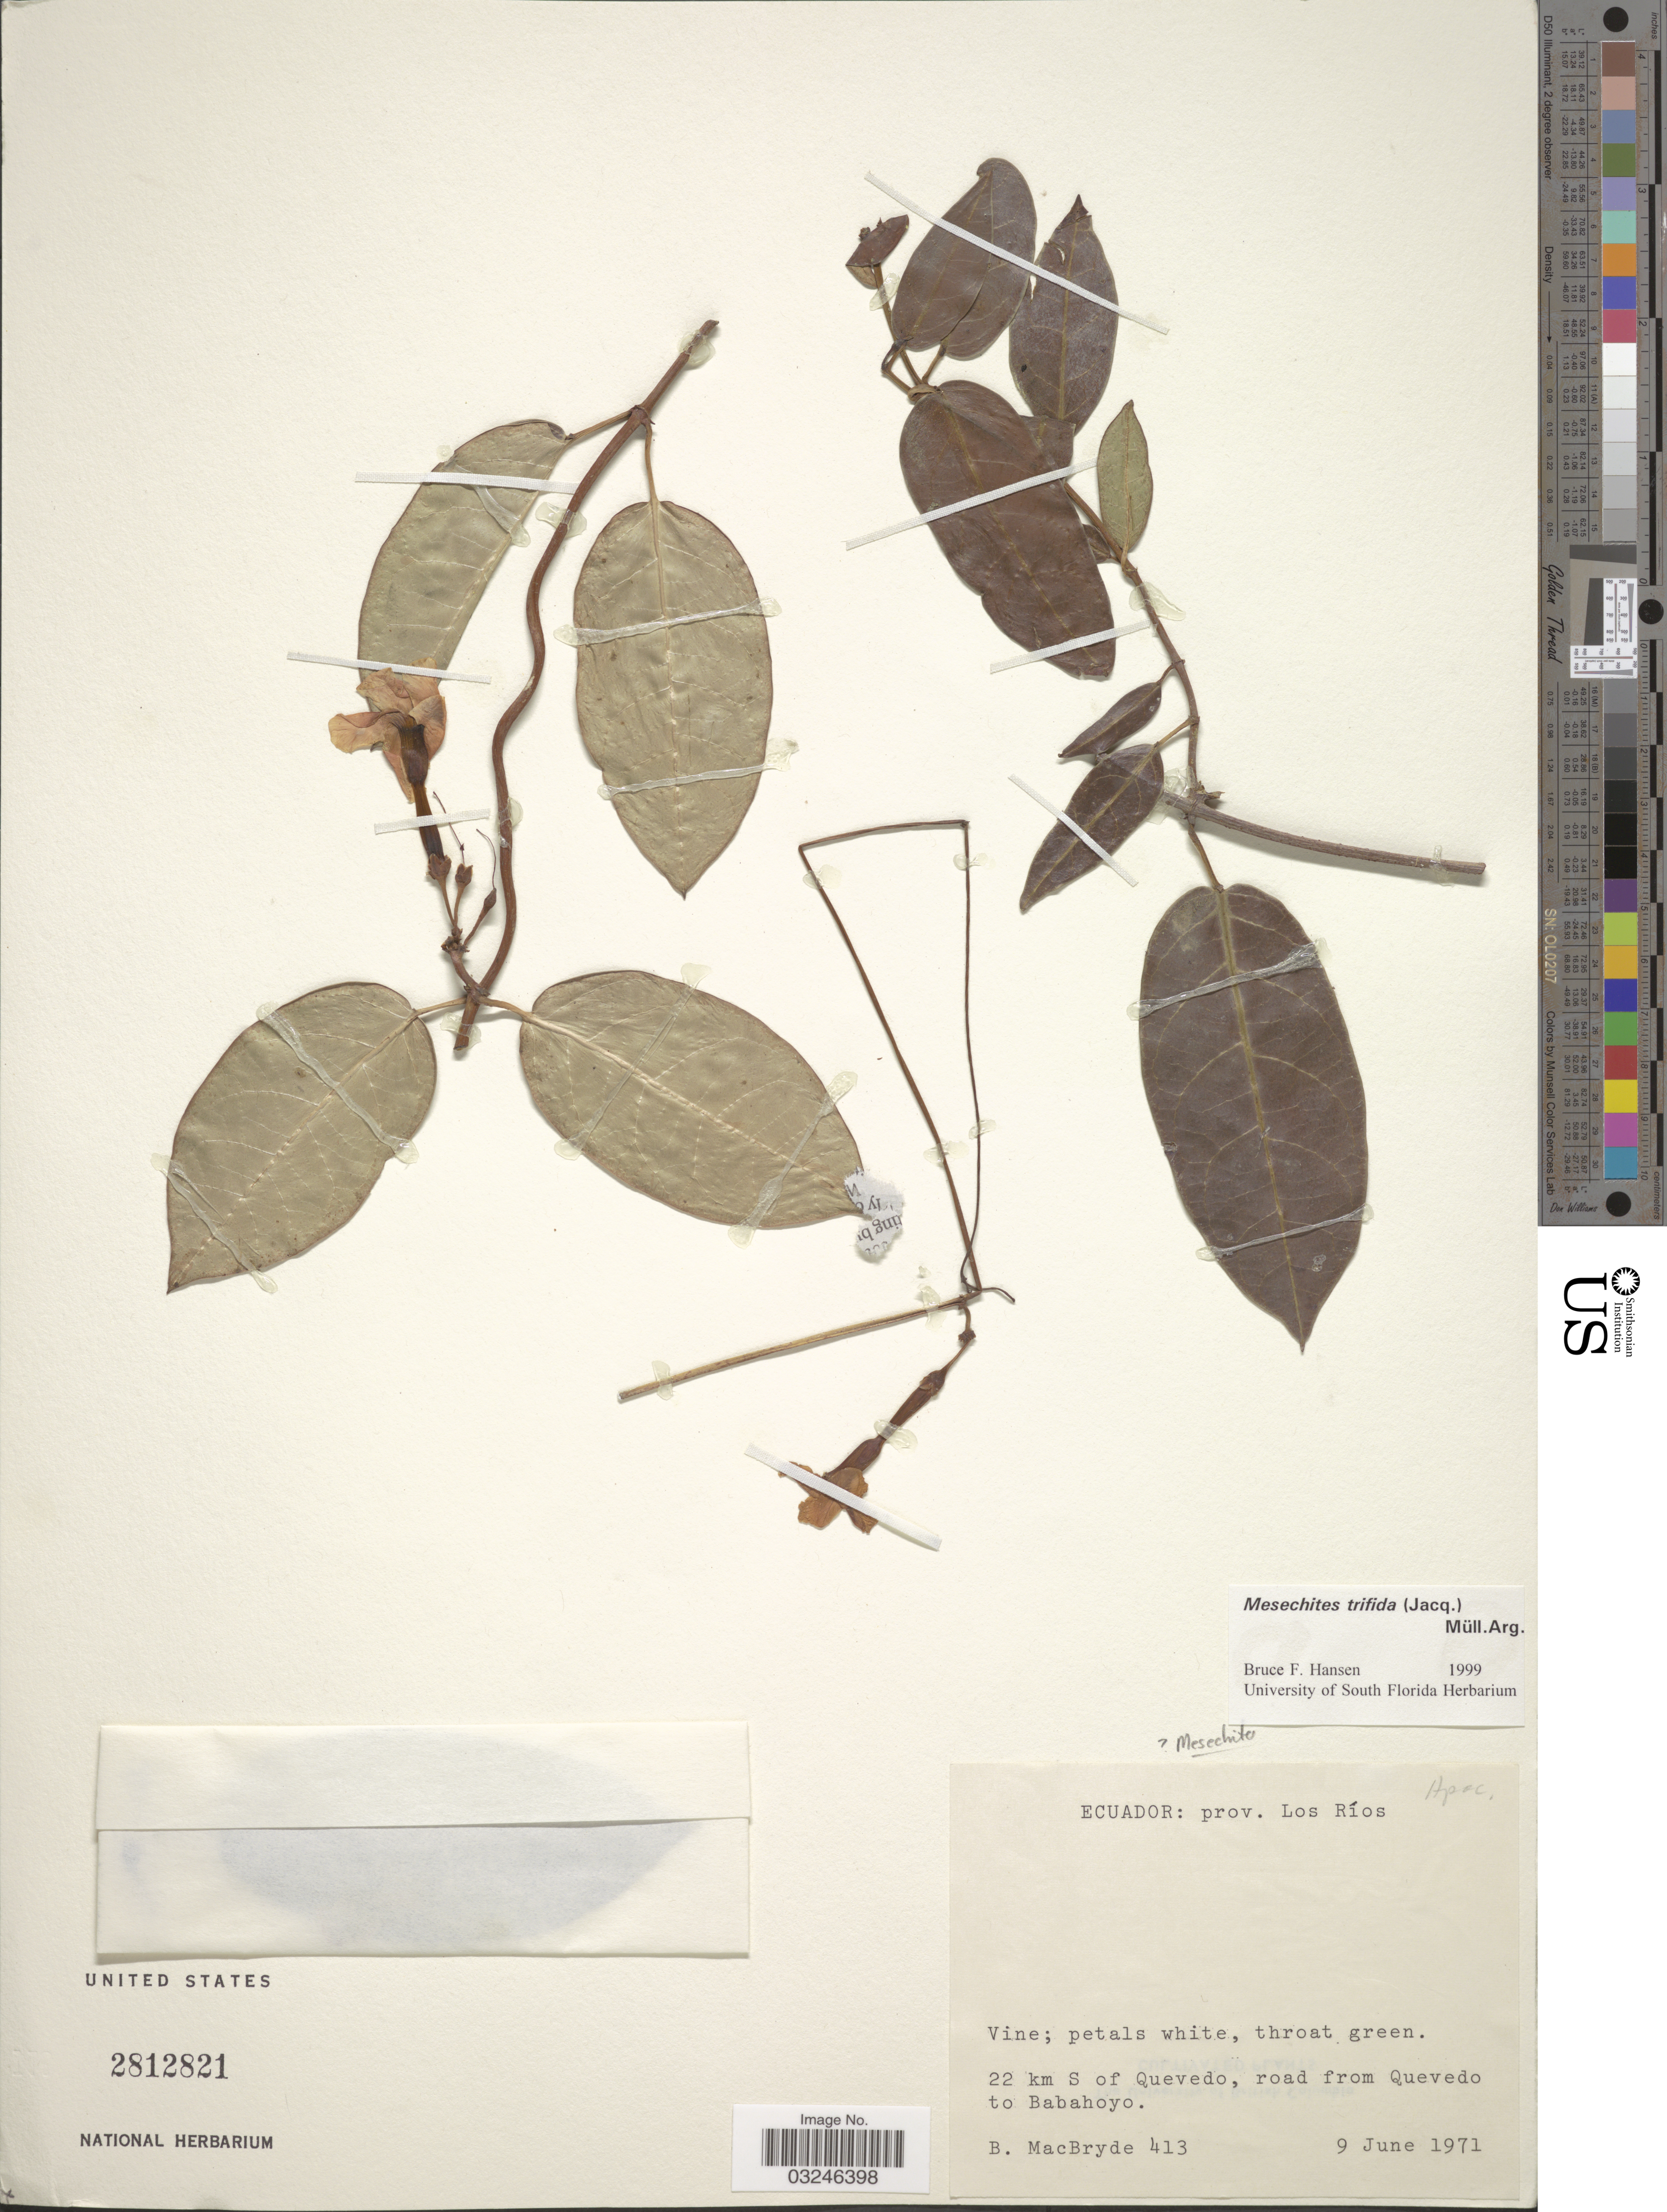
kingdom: Plantae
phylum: Tracheophyta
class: Magnoliopsida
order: Gentianales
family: Apocynaceae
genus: Mesechites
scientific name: Mesechites trifidus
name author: (Jacq.) Müll. Arg.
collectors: B. MacBryde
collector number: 413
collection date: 1971-06-09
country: Ecuador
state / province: Los Ríos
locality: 22 km S of Quevedo, road from Quevedo to Babahoyo.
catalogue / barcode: US 2812821